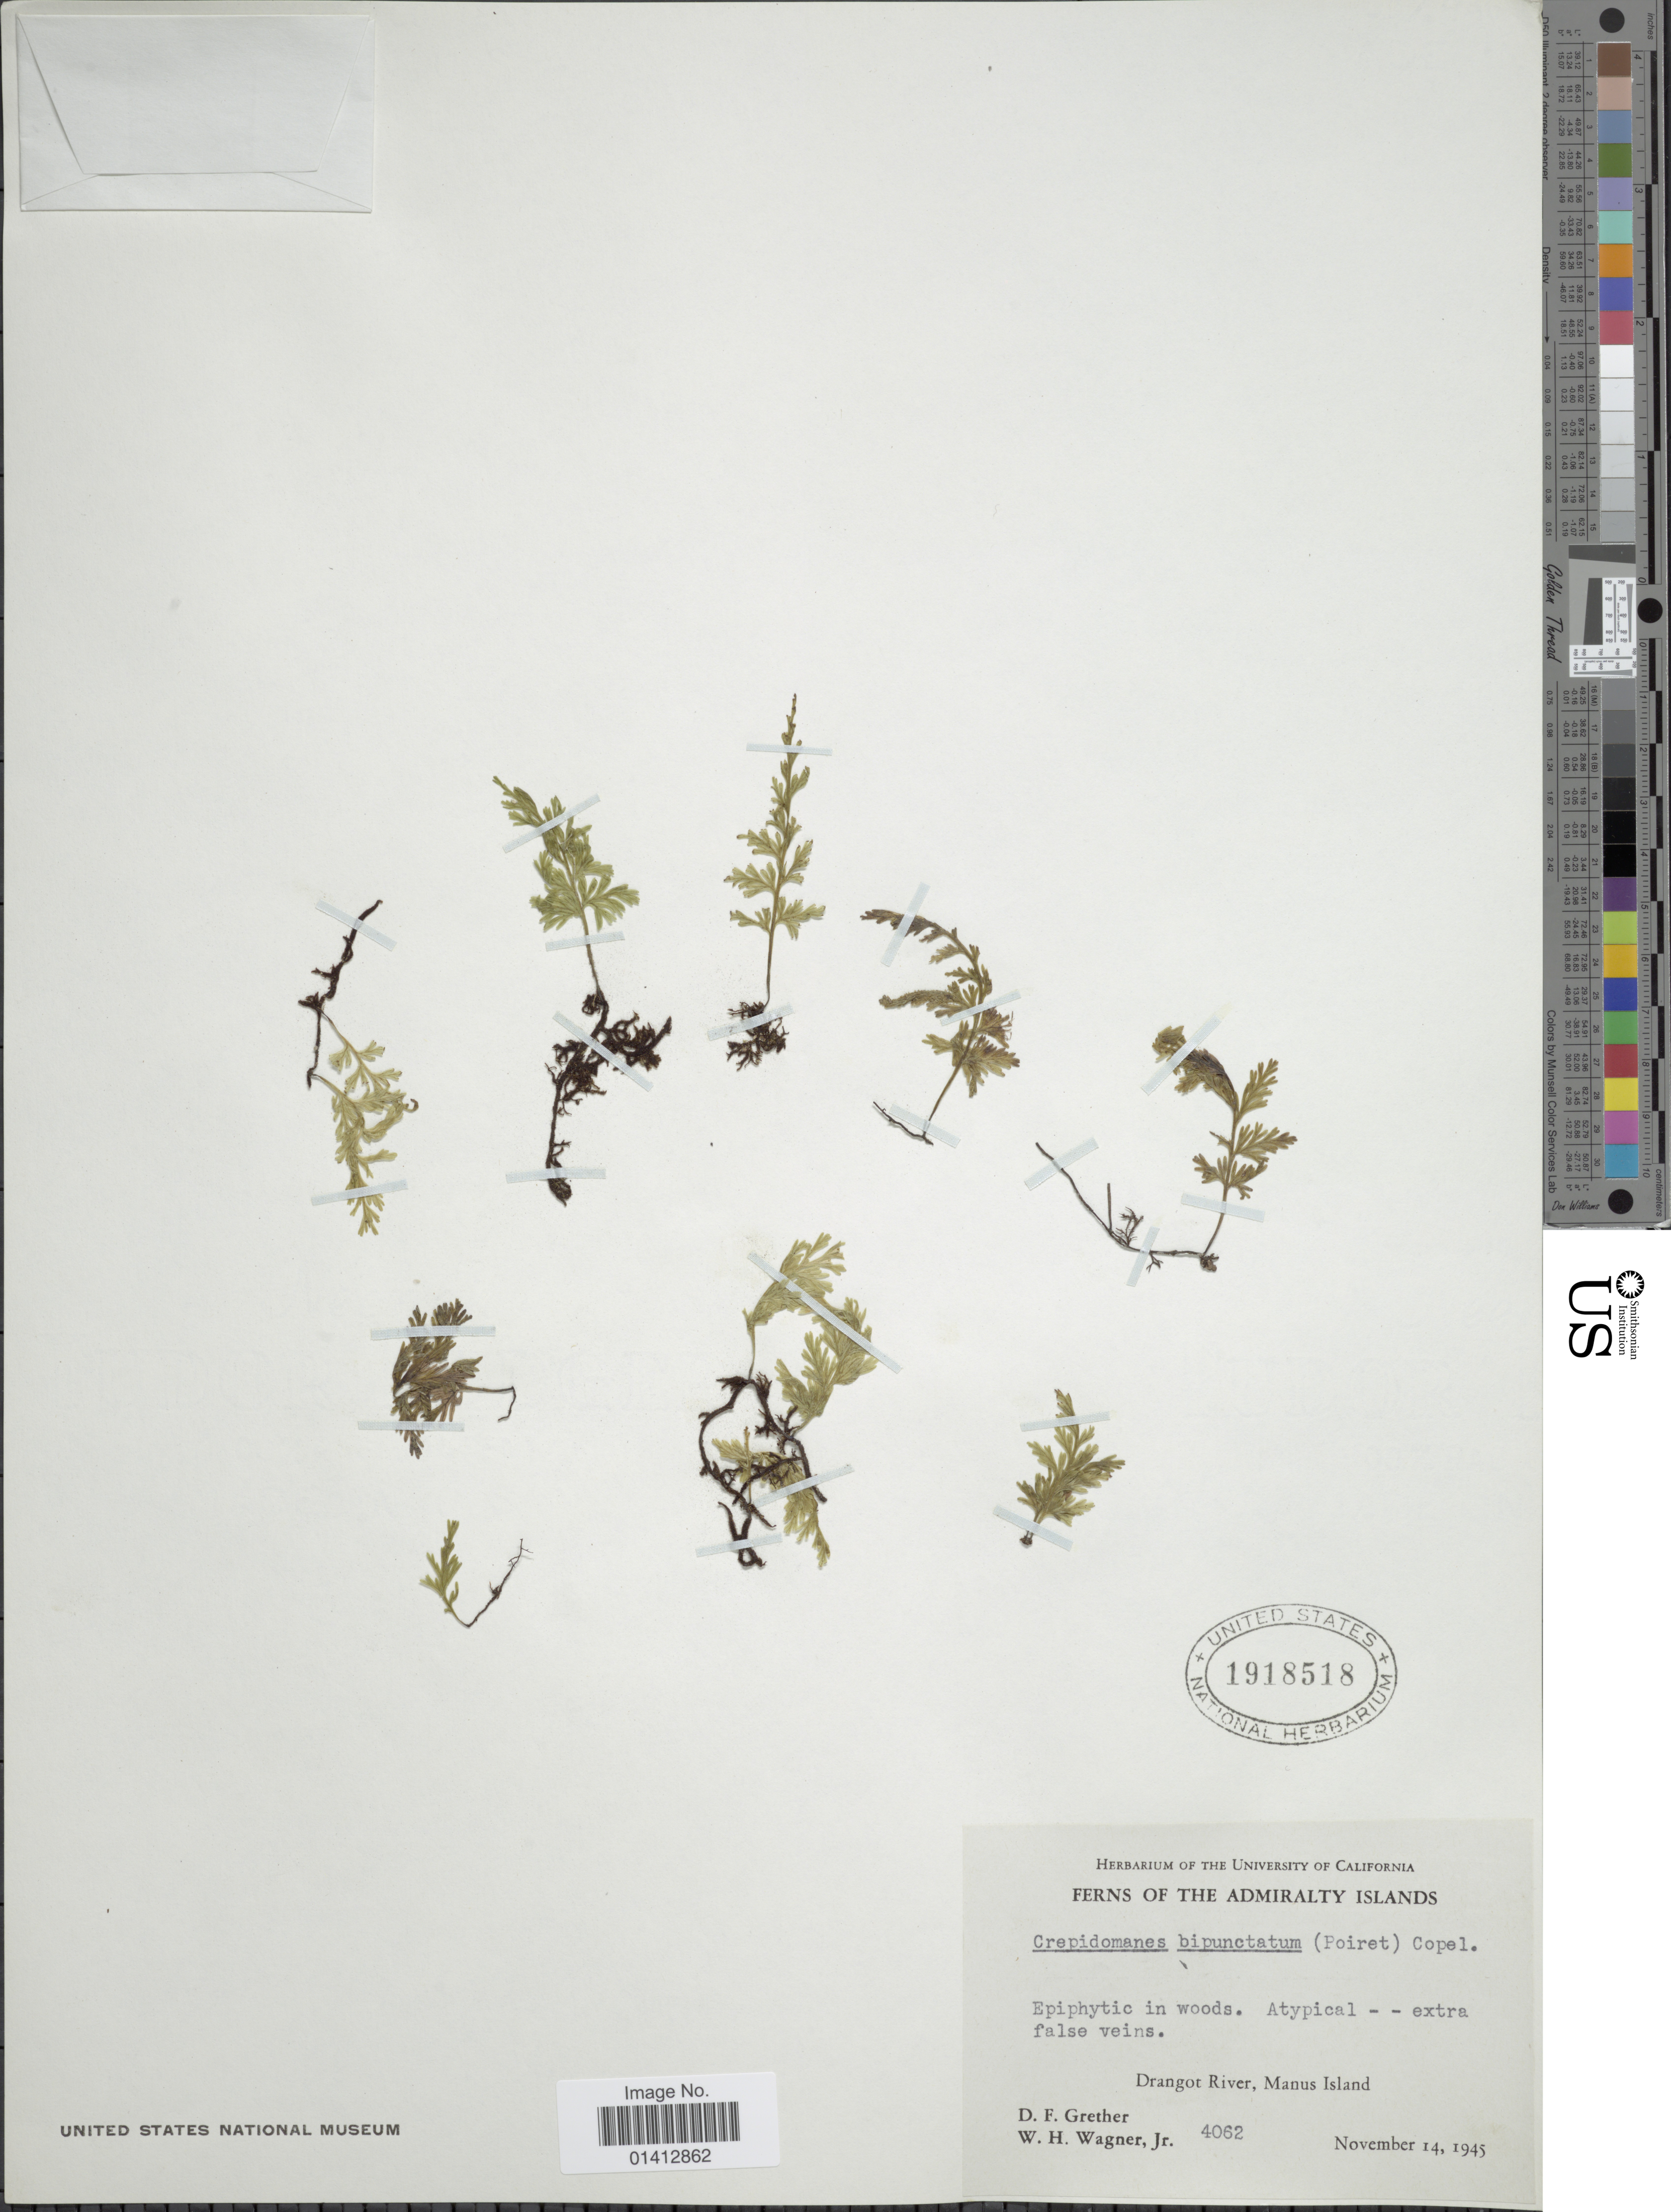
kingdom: Plantae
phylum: Tracheophyta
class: Polypodiopsida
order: Hymenophyllales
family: Hymenophyllaceae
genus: Crepidomanes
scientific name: Crepidomanes bipunctatum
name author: (Poir.) Copel.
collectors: D. F. Grether & W. H. Wagner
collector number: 4062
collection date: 1945-11-14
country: Papua New Guinea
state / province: Manus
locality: The Admiralty Islands, Drangot River, Manus Island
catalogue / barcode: US 1918518